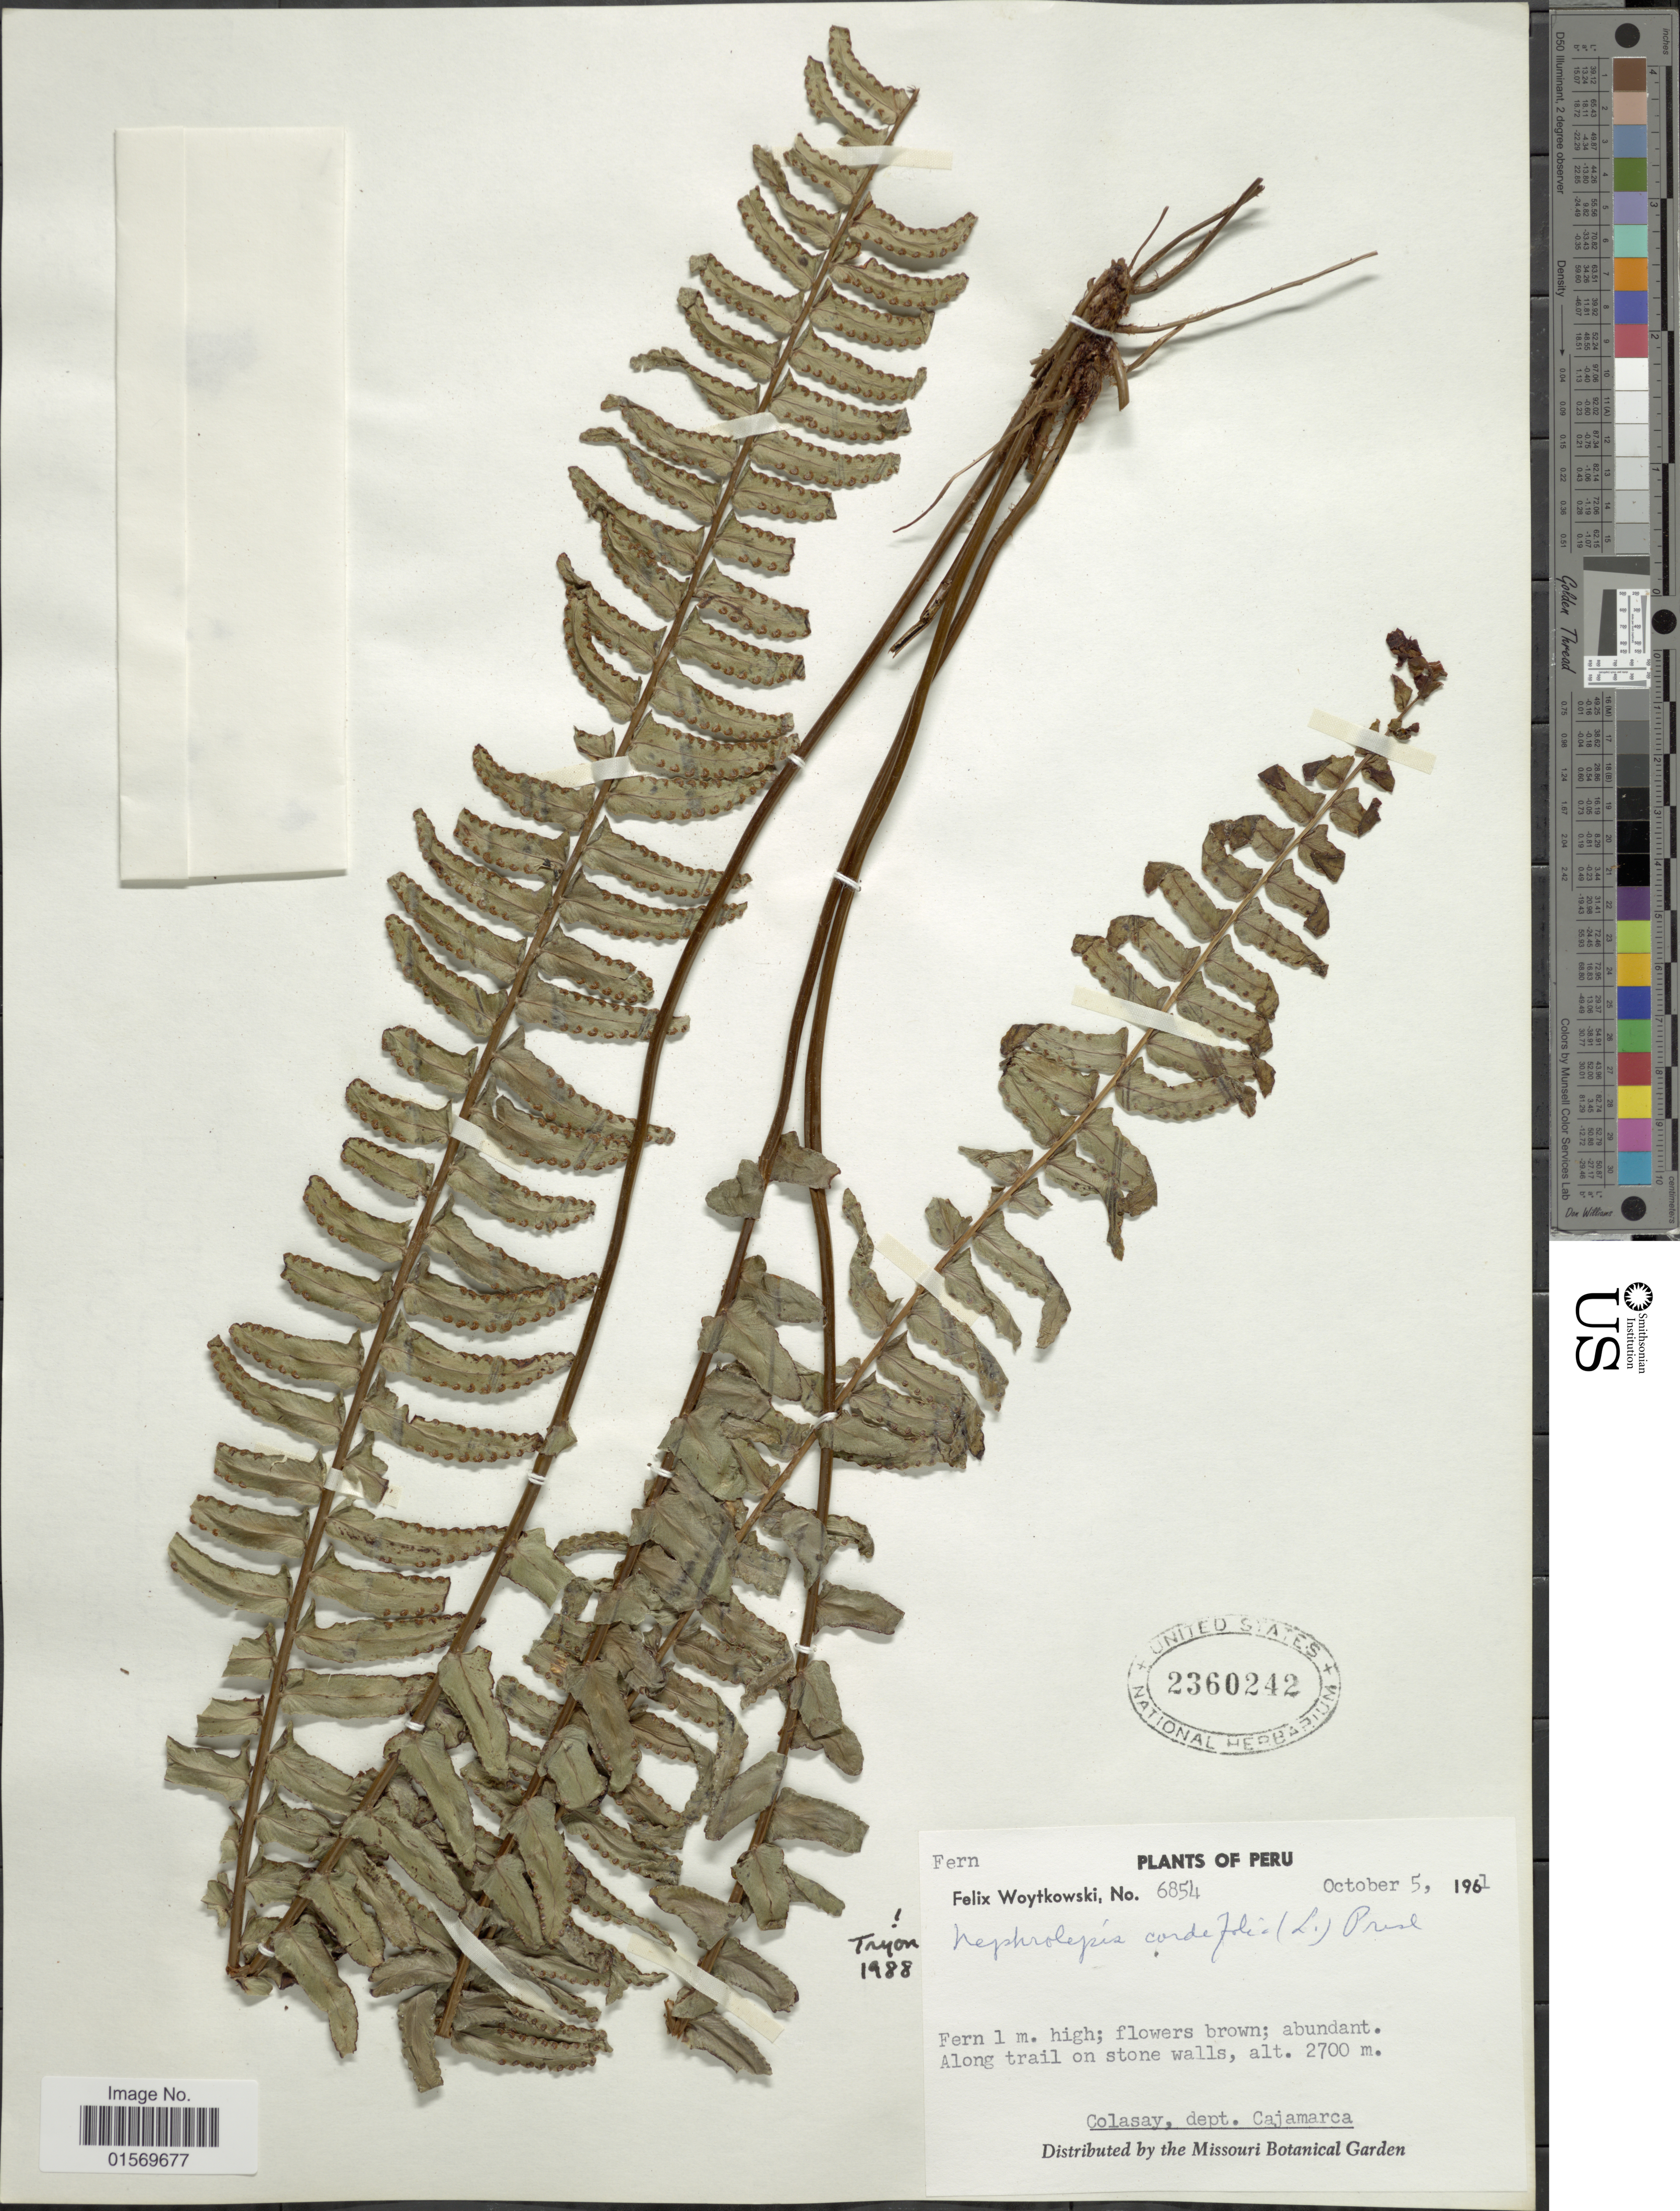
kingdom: Plantae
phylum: Tracheophyta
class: Polypodiopsida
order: Polypodiales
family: Nephrolepidaceae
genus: Nephrolepis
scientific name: Nephrolepis cordifolia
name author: (L.) C. Presl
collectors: F. Woytkowski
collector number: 6854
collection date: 1961-10-05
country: Peru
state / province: Cajamarca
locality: Along trail on stone walls, Colasay.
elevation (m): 2700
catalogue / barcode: US 2360242